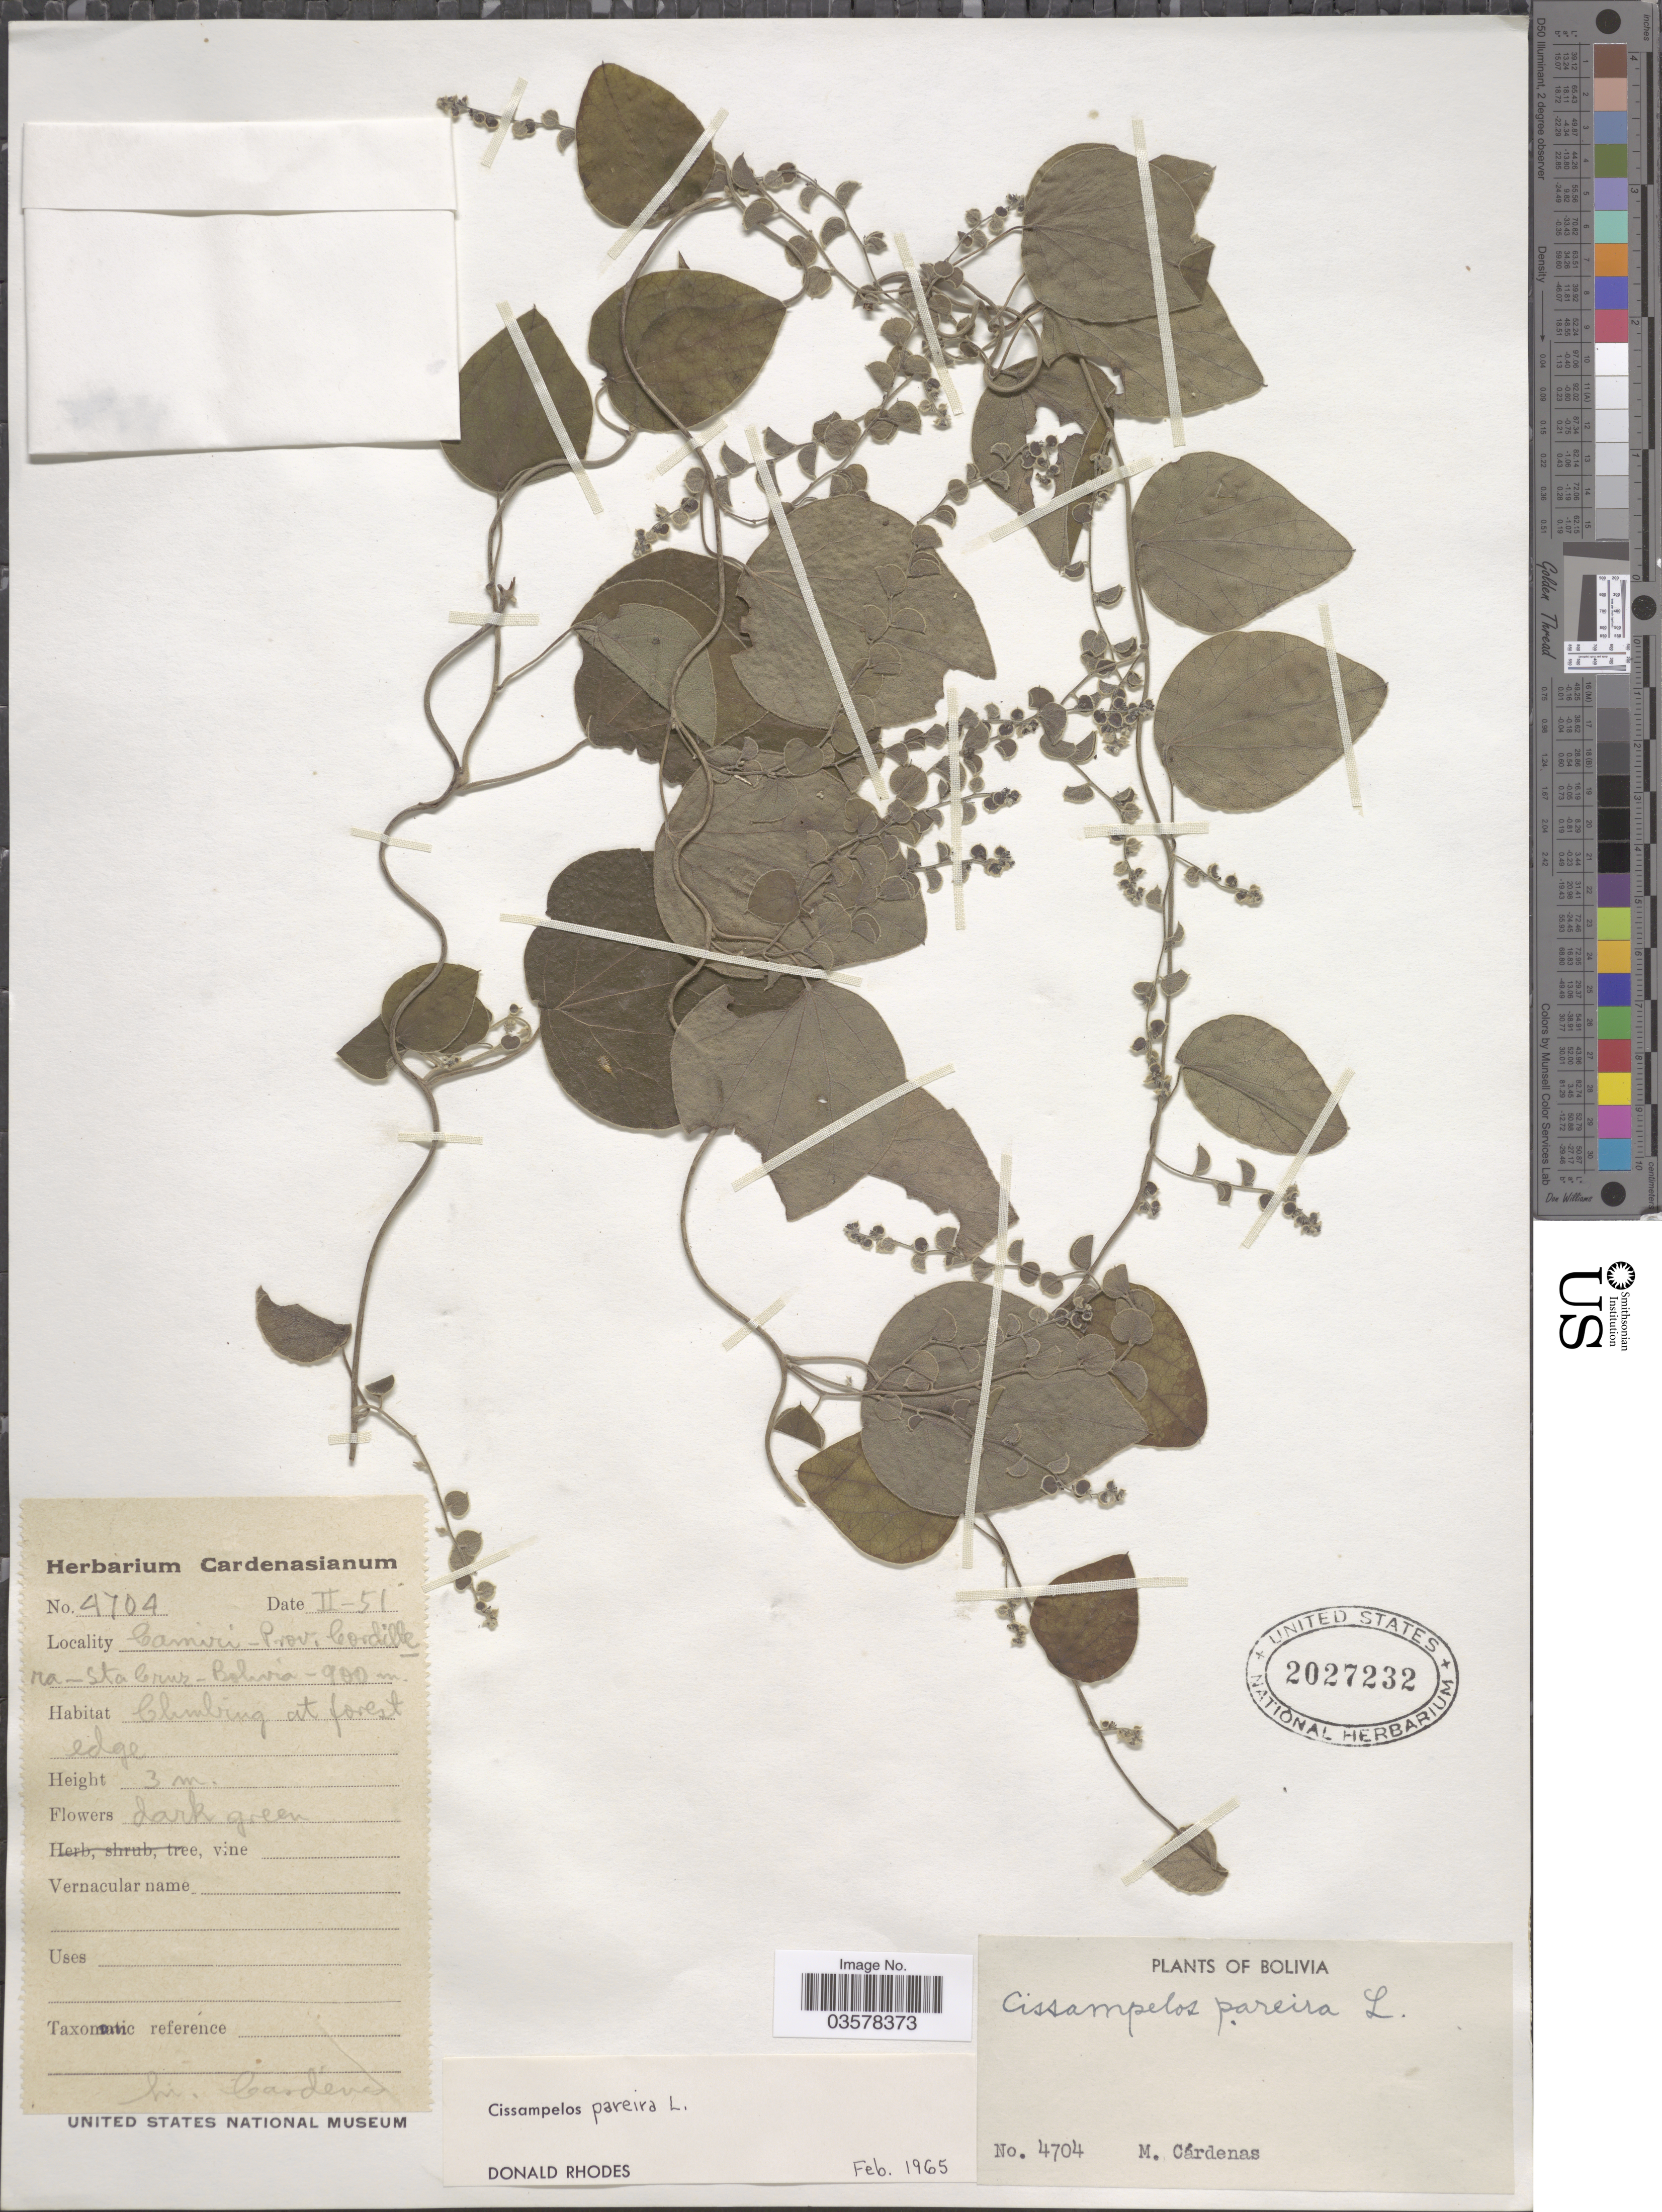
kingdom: Plantae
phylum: Tracheophyta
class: Magnoliopsida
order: Ranunculales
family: Menispermaceae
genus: Cissampelos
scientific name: Cissampelos pareira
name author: L.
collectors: M. Cárdenas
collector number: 4704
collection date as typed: Transcribed d/m/y: /2/51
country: Bolivia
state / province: Santa Cruz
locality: Camiri - Prov. Cordillera - Sta. Cruz.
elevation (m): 900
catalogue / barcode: US 2027232